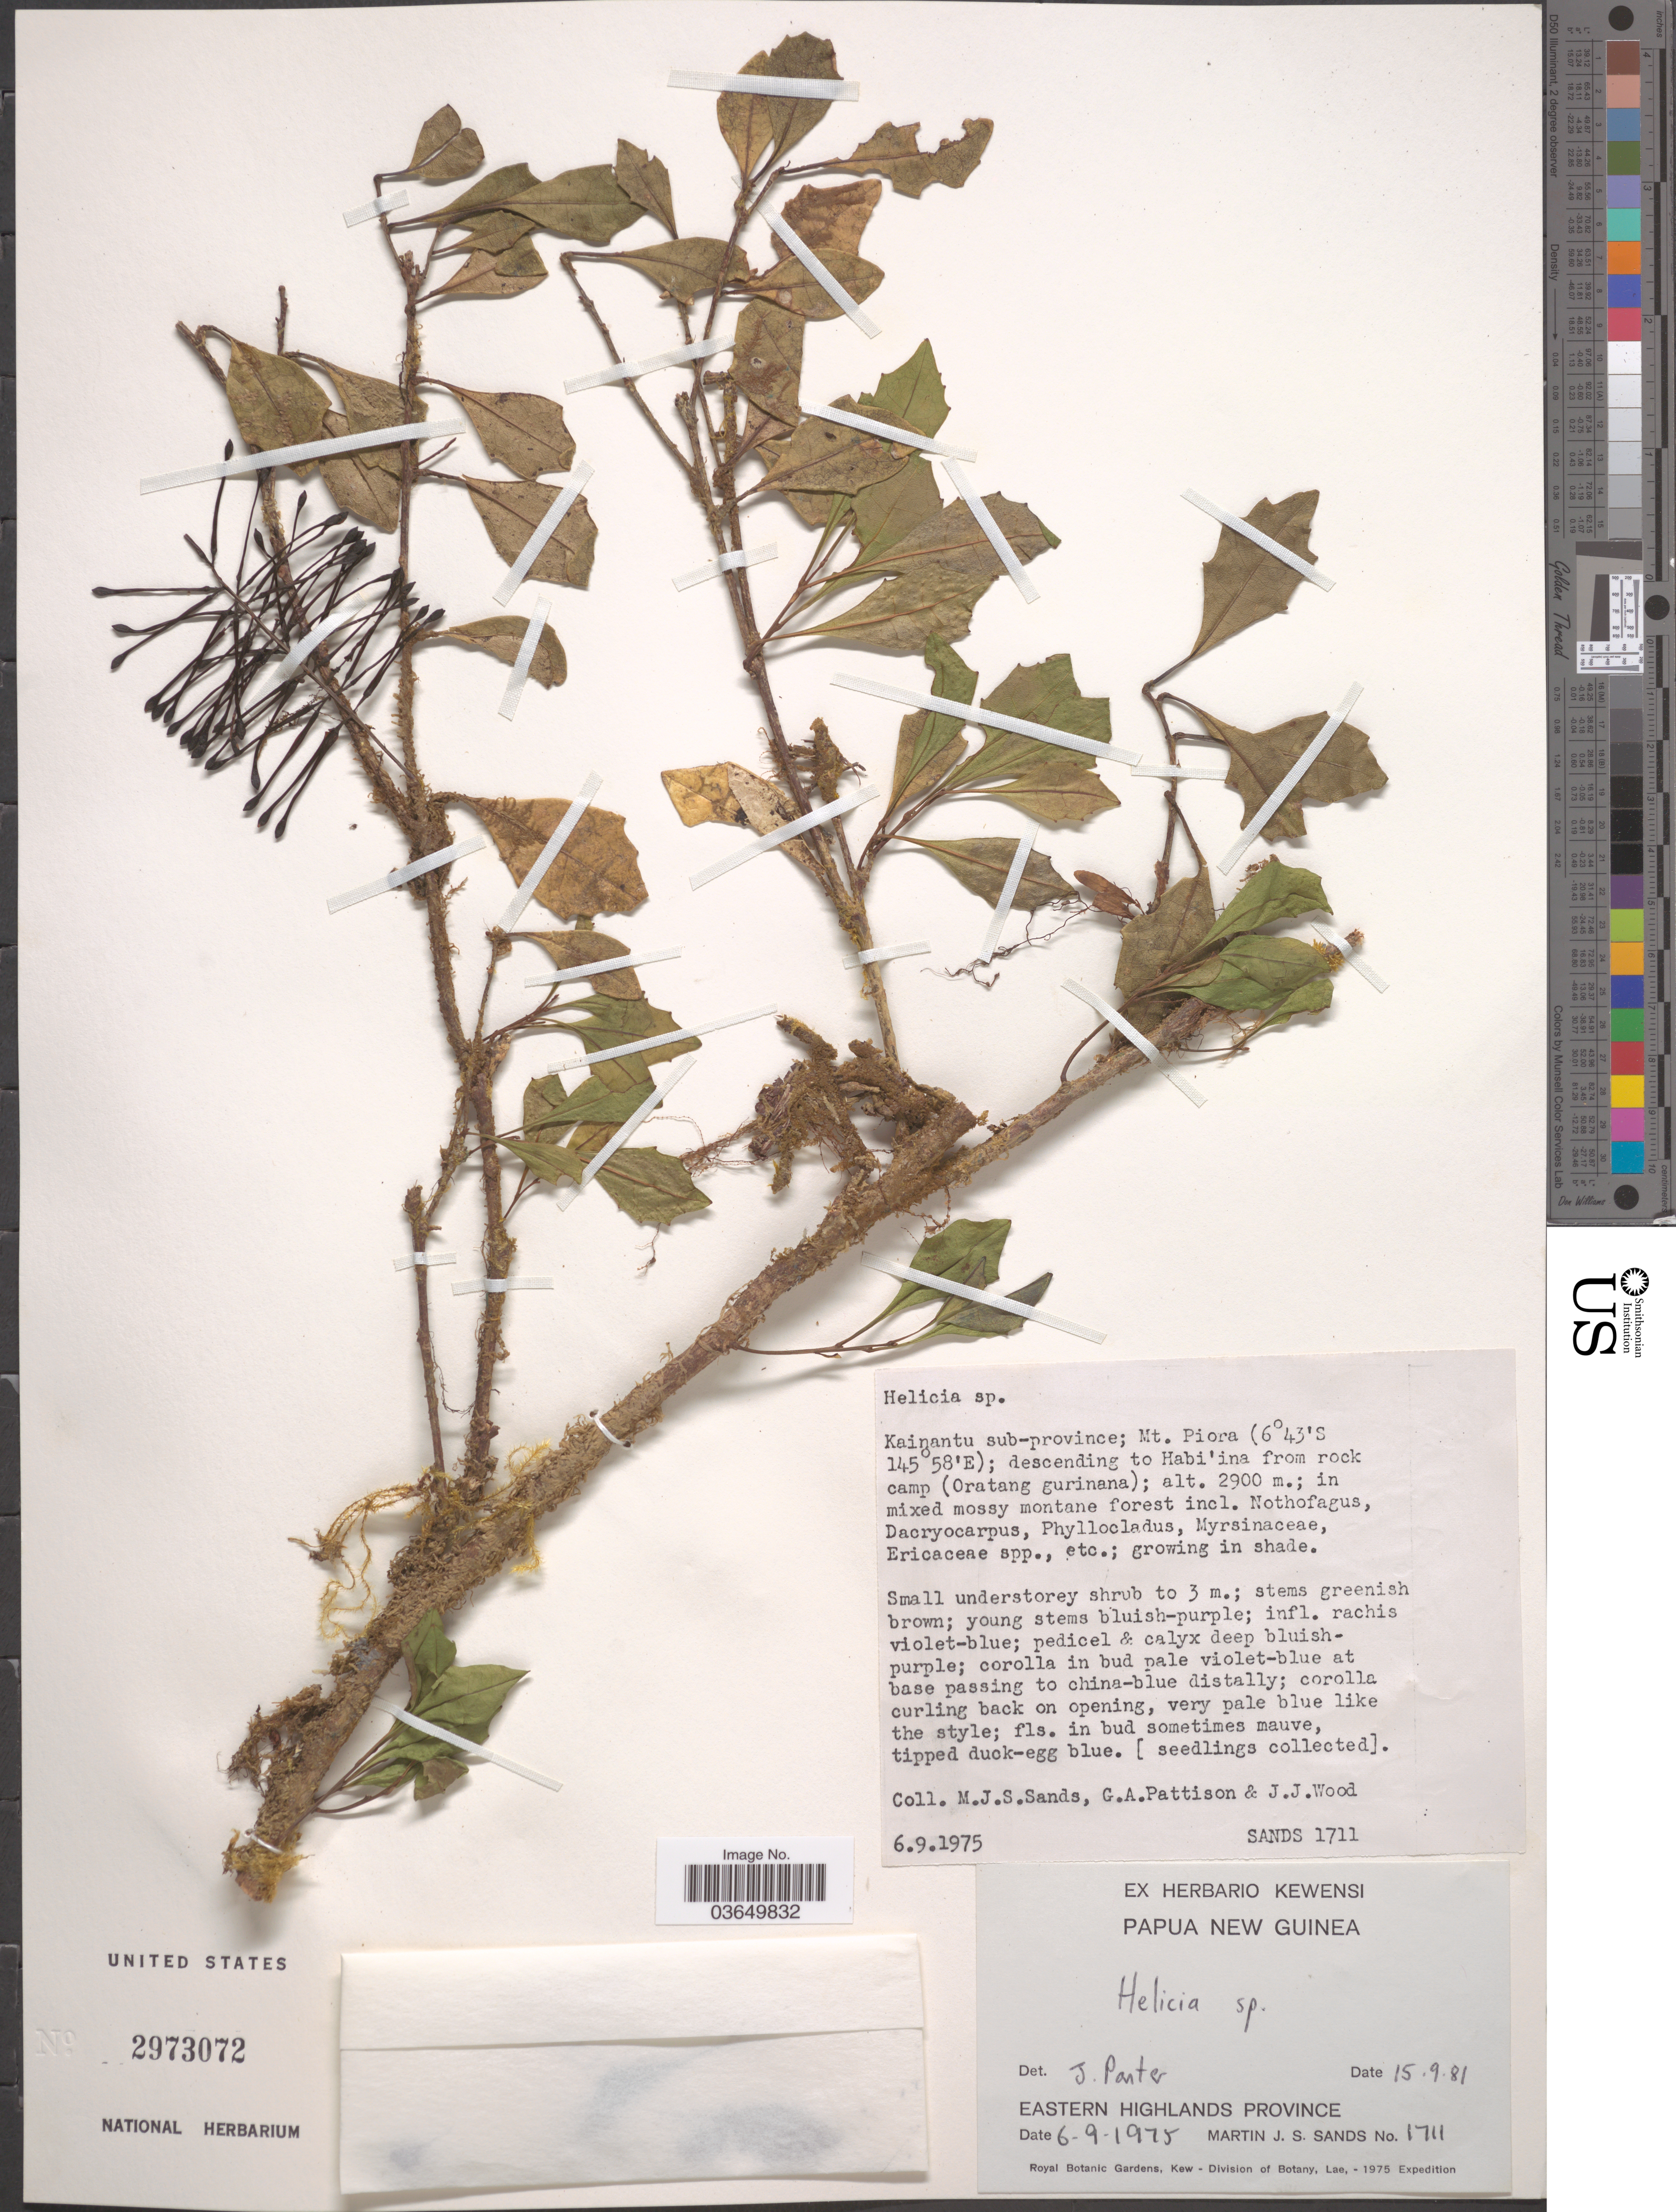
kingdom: Plantae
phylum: Tracheophyta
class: Magnoliopsida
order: Proteales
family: Proteaceae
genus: Helicia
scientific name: Helicia sp.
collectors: M. Sands, G. Pattison & J. Wood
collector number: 1711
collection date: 1975-09-06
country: Papua New Guinea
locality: Kainantu sub-province; Mt. Piora; descending to Bahi'ina from rock camp (Oratang gurinana). Eastern Highlands Province.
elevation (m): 2900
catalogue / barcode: US 2973072